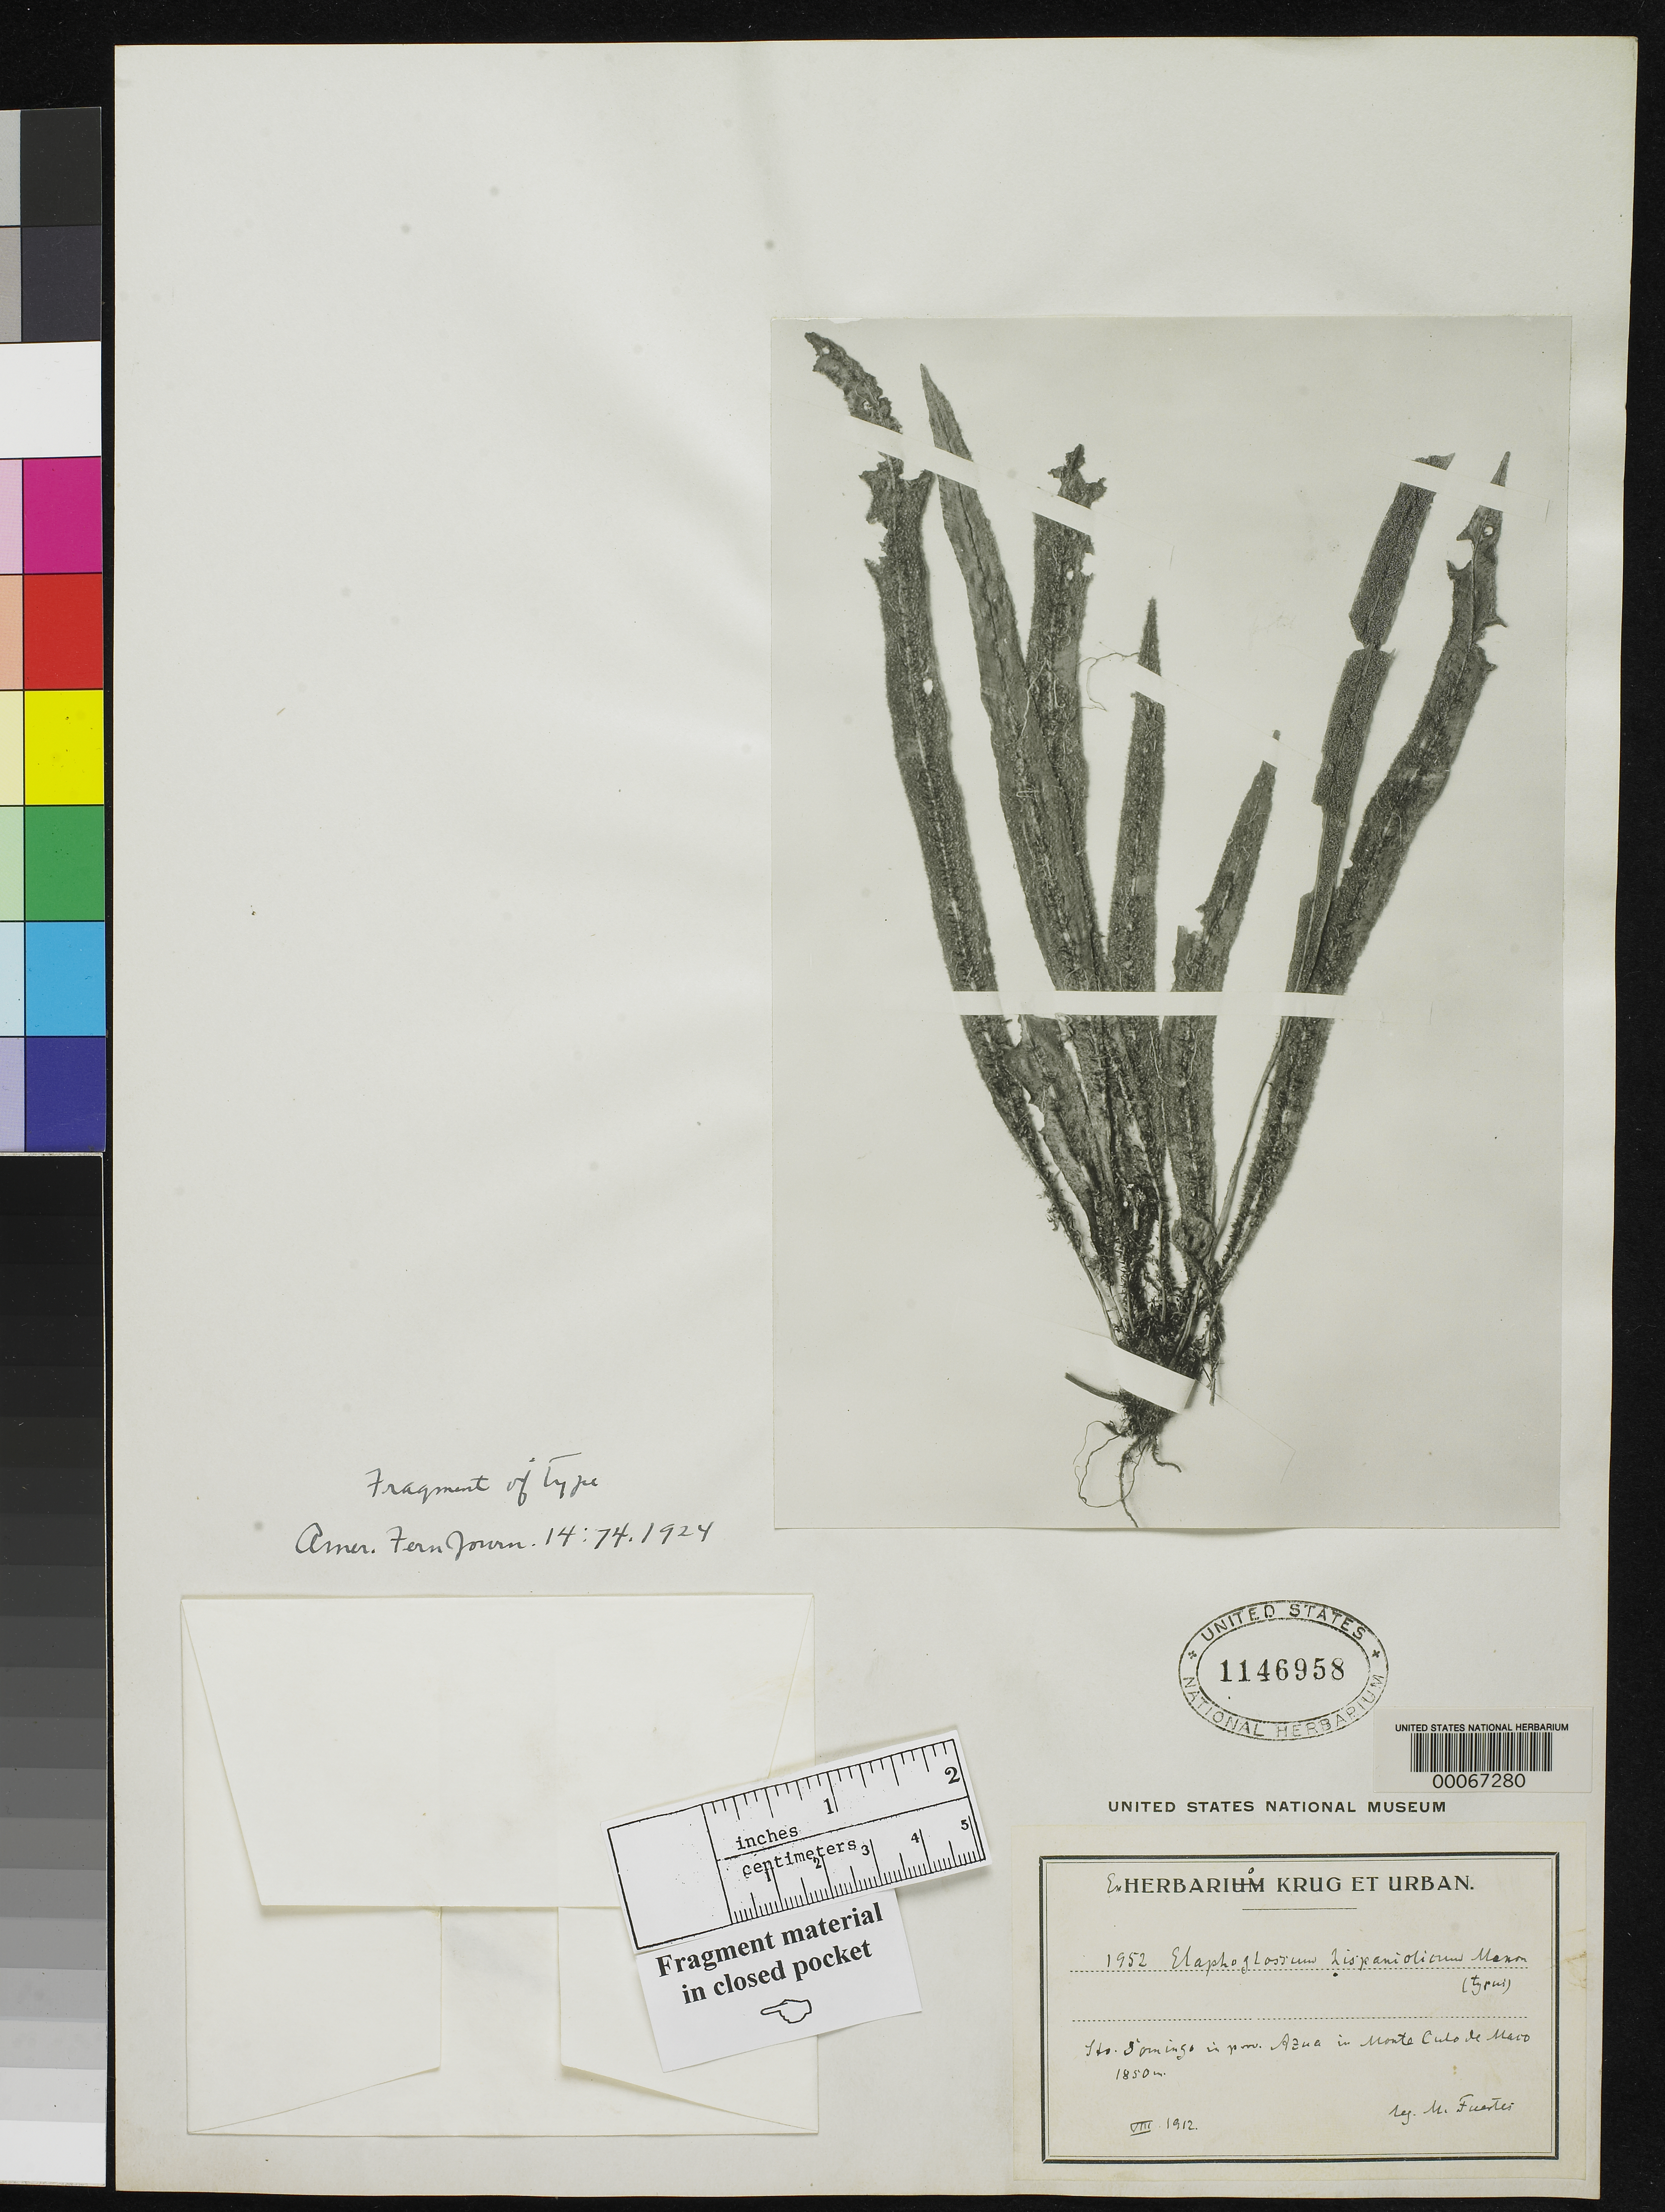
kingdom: Plantae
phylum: Tracheophyta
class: Polypodiopsida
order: Polypodiales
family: Dryopteridaceae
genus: Elaphoglossum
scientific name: Elaphoglossum hispaniolicum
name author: Maxon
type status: Type Fragment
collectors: M. D. Fuertes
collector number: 1952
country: Dominican Republic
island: Hispaniola Island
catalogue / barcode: US 1146958